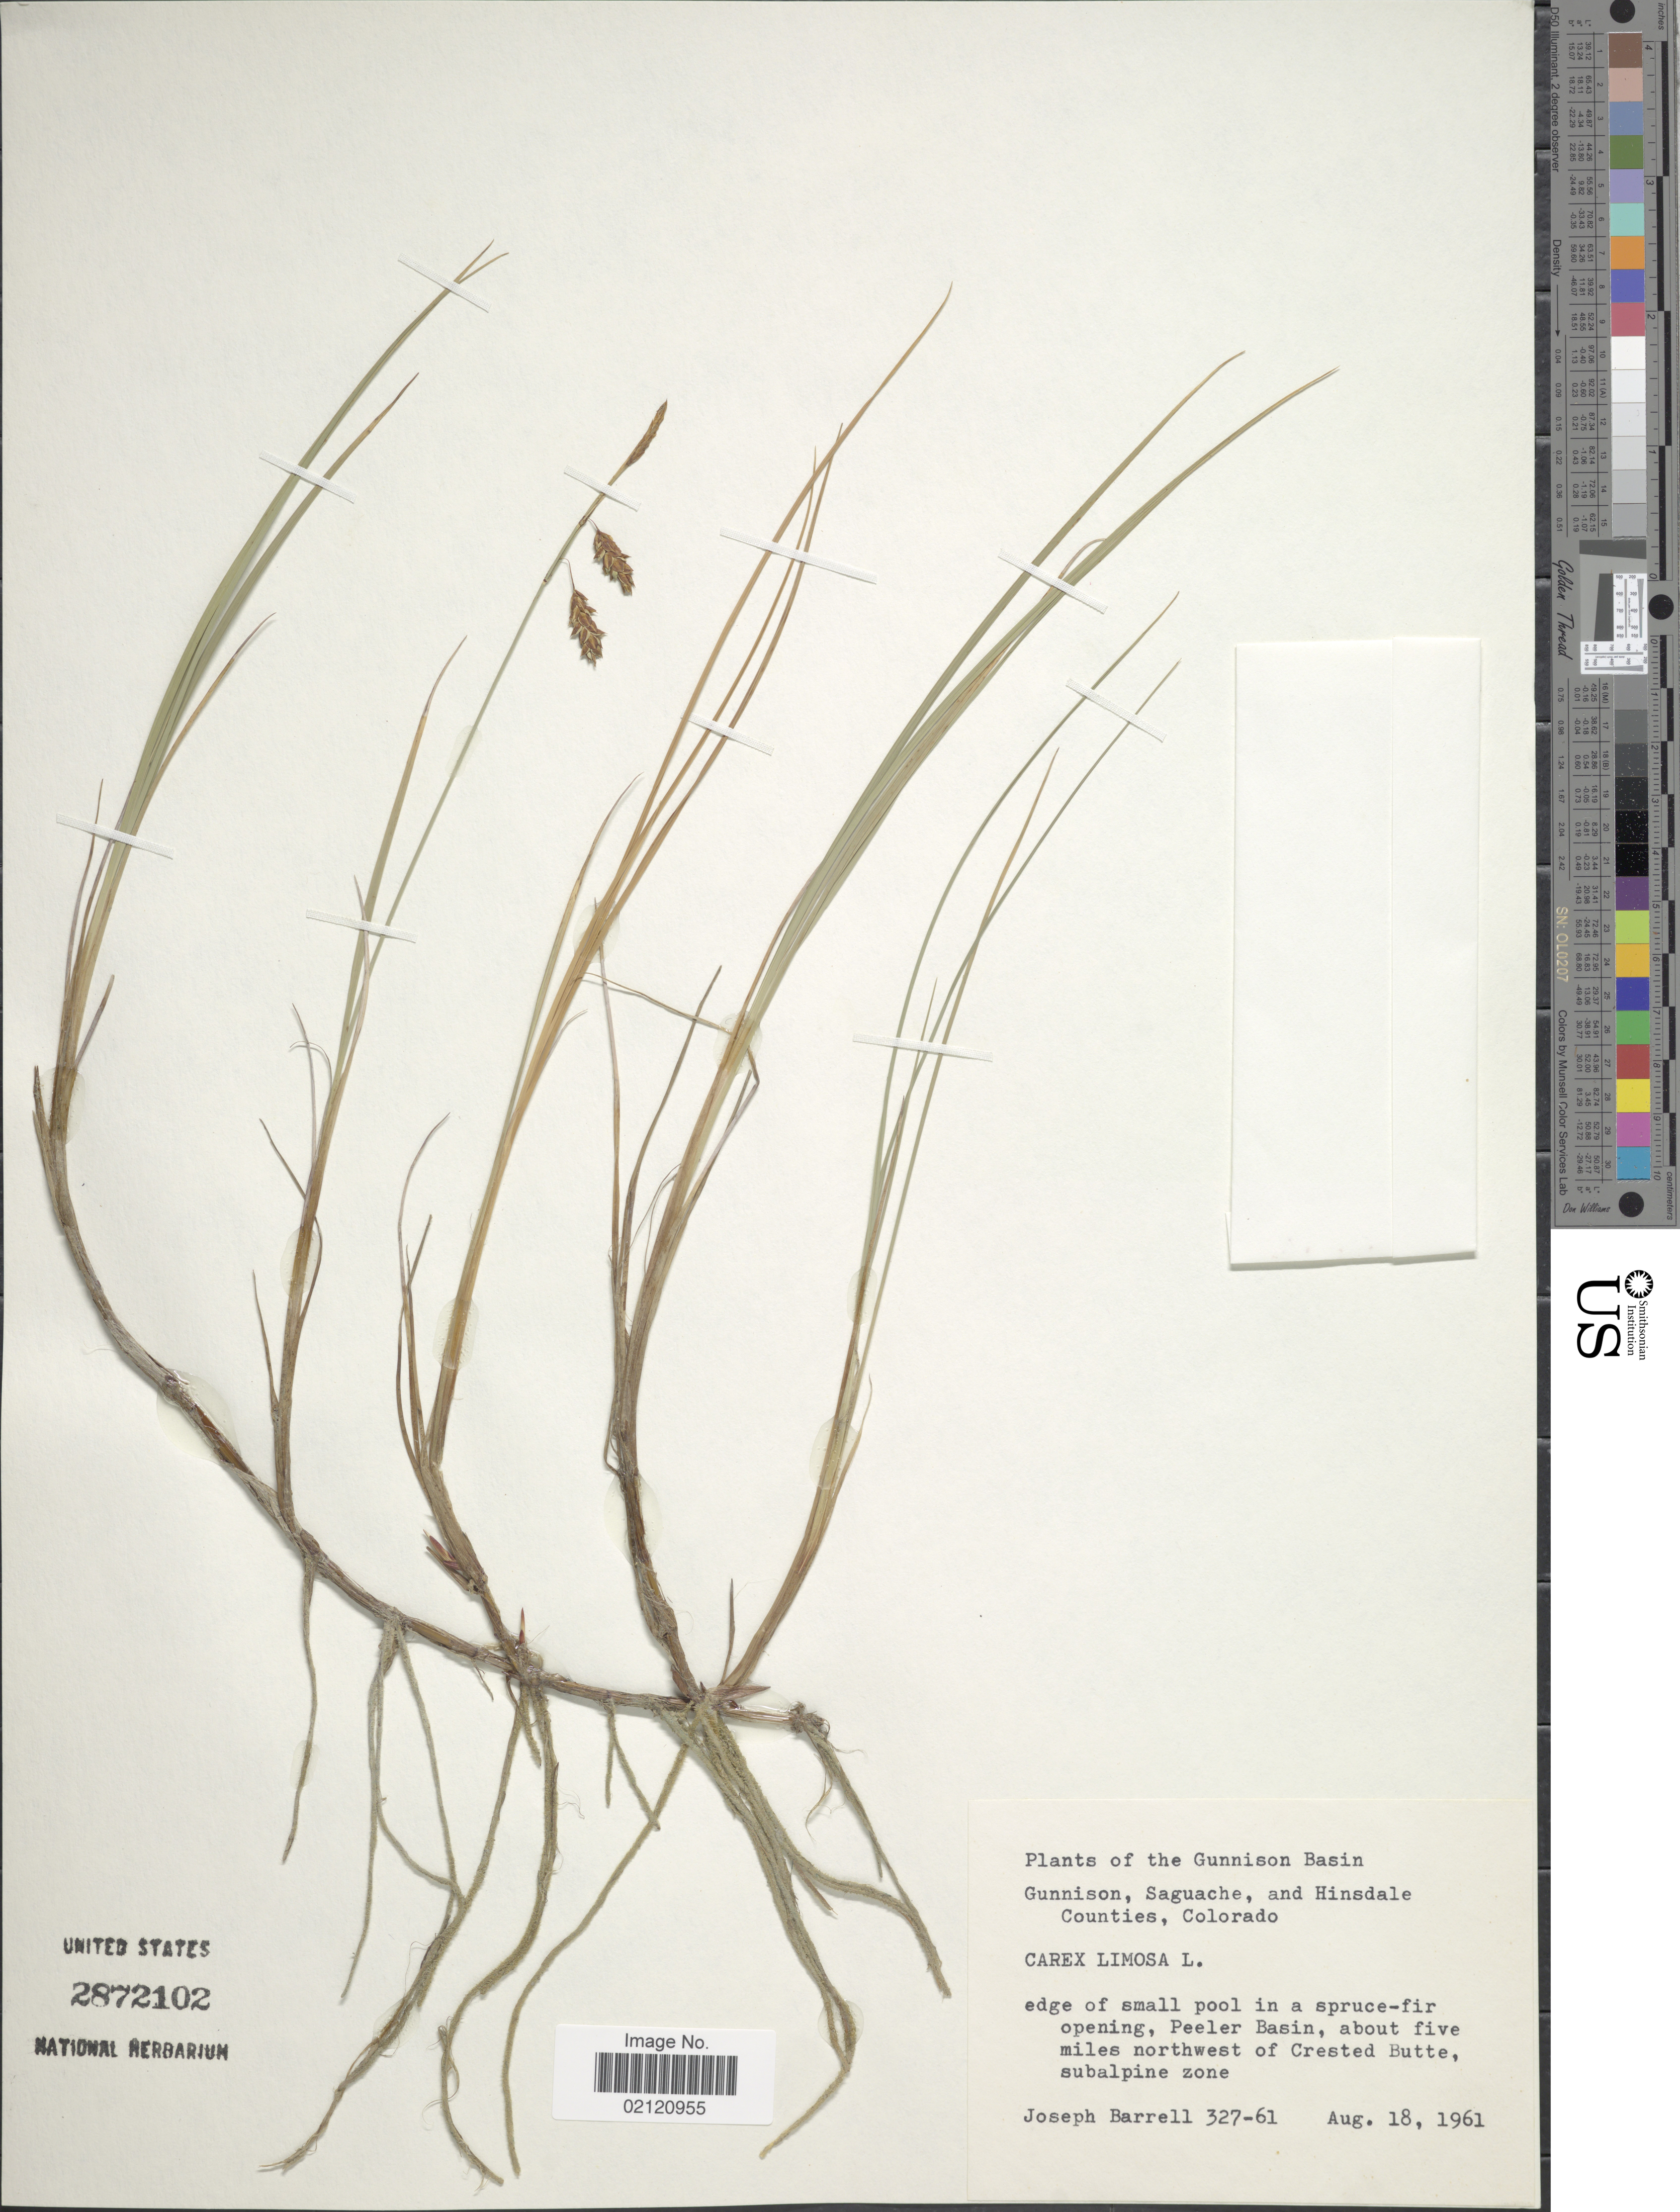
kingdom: Plantae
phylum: Tracheophyta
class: Liliopsida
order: Poales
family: Cyperaceae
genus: Carex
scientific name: Carex limosa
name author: L.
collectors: J. Barrell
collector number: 327-61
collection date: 1961-08-18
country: United States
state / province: Colorado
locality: Gunnison Basin, Gunnison, Saguache, and Hinsdale Counties, Peeler Basin, about five miles northwest of Crested Bute, subalpine zone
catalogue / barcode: US 2872102